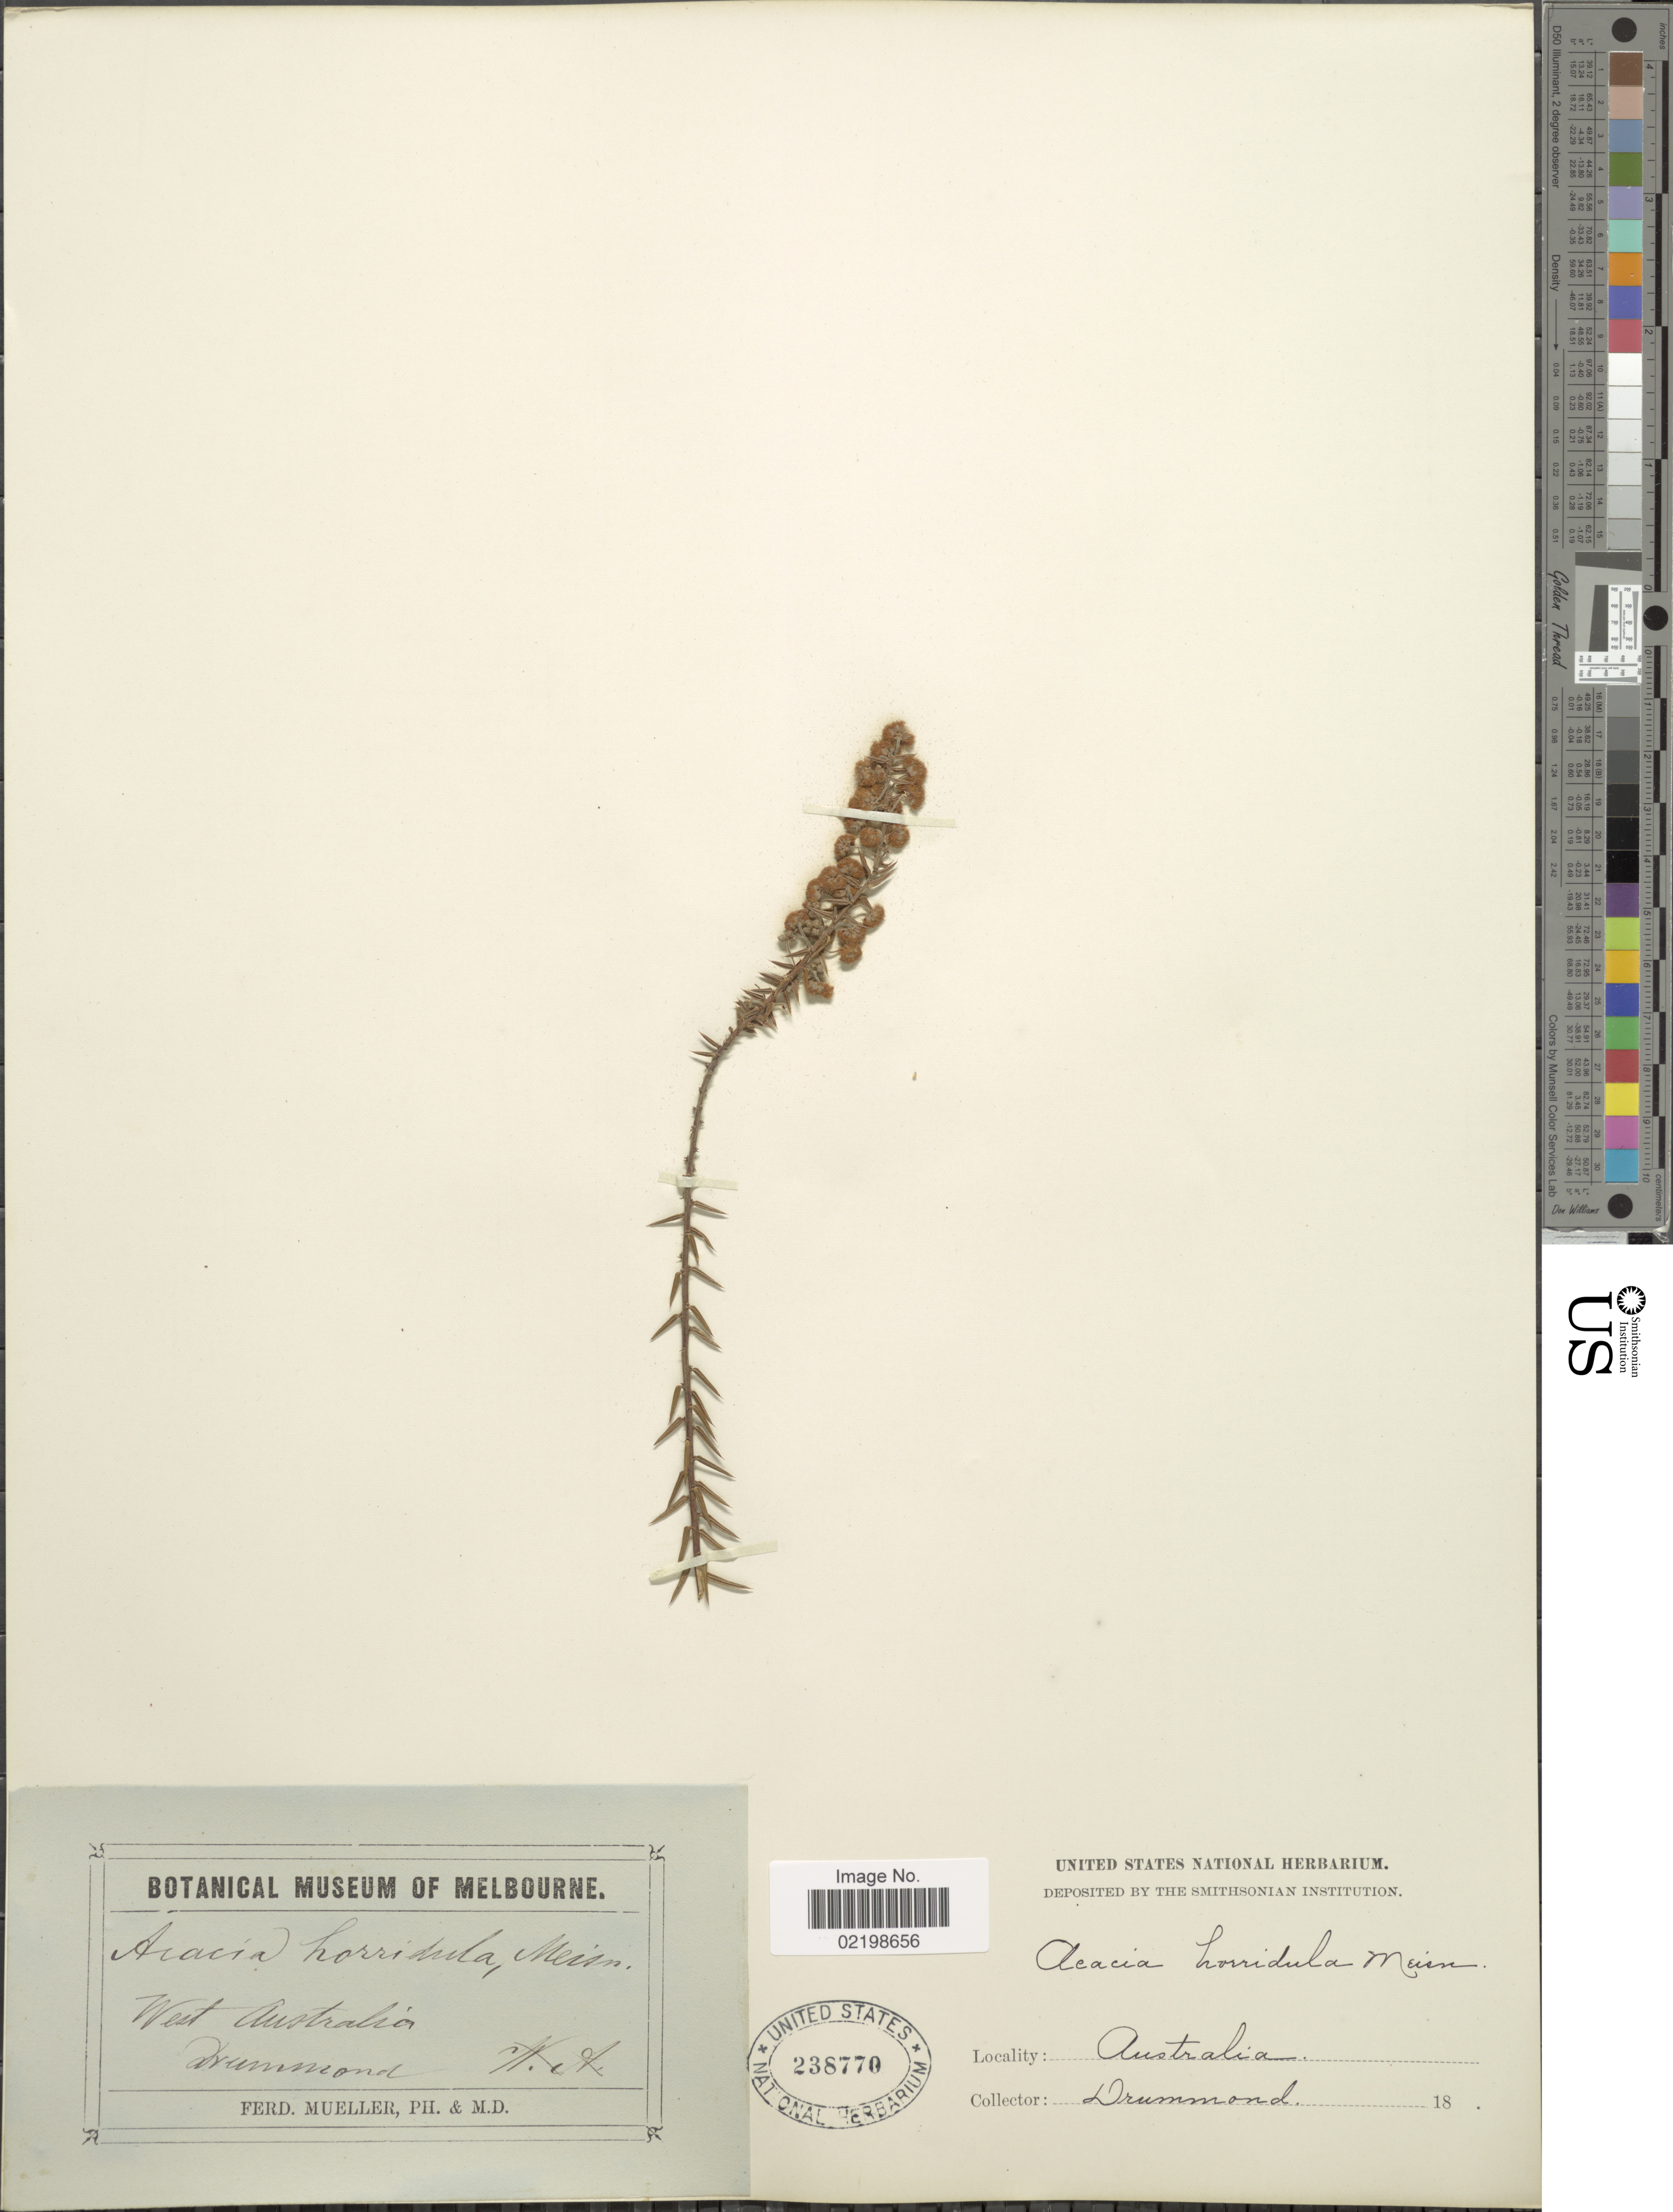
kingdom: Plantae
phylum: Tracheophyta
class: Magnoliopsida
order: Fabales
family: Fabaceae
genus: Acacia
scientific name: Acacia horridula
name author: Meissner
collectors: -. Drummond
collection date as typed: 18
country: Australia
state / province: Western Australia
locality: West Australia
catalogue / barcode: US 238770